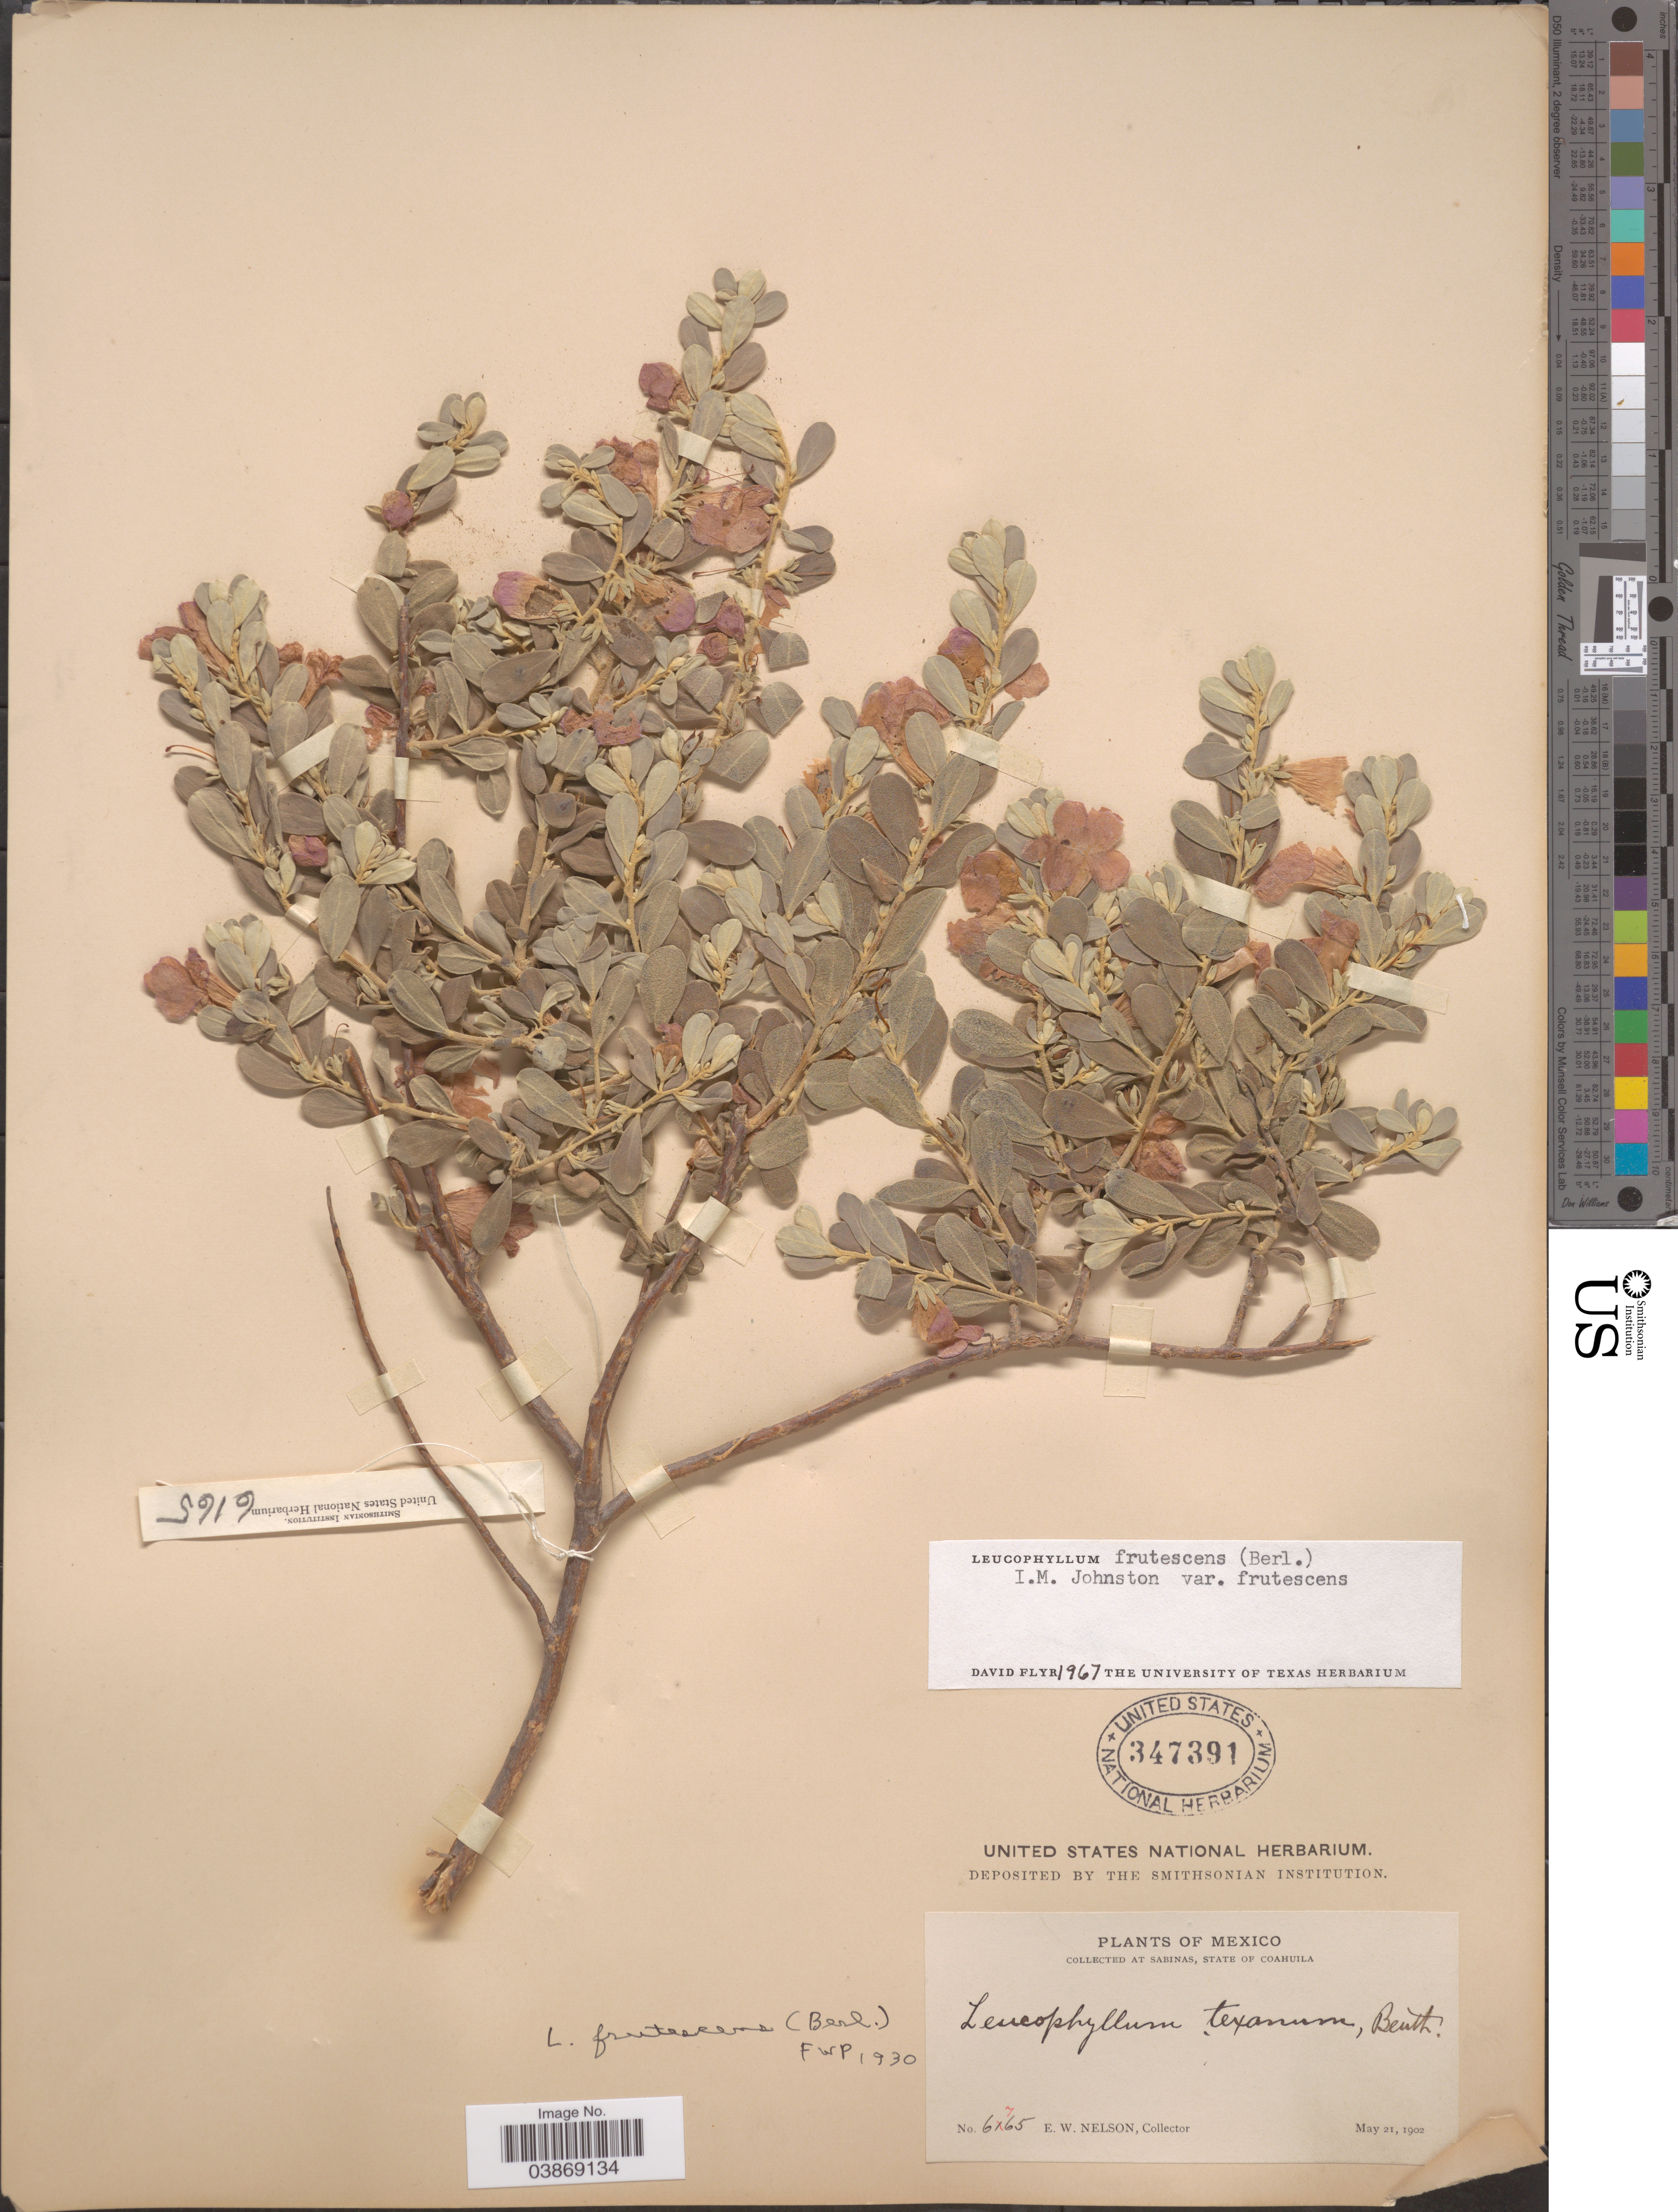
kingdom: Plantae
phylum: Tracheophyta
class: Magnoliopsida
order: Lamiales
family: Scrophulariaceae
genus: Leucophyllum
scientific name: Leucophyllum frutescens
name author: (Berland.) I.M. Johnst.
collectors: E. W. Nelson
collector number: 6765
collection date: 1902-05-21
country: Mexico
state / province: Coahuila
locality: At Sabinas.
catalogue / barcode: US 347391